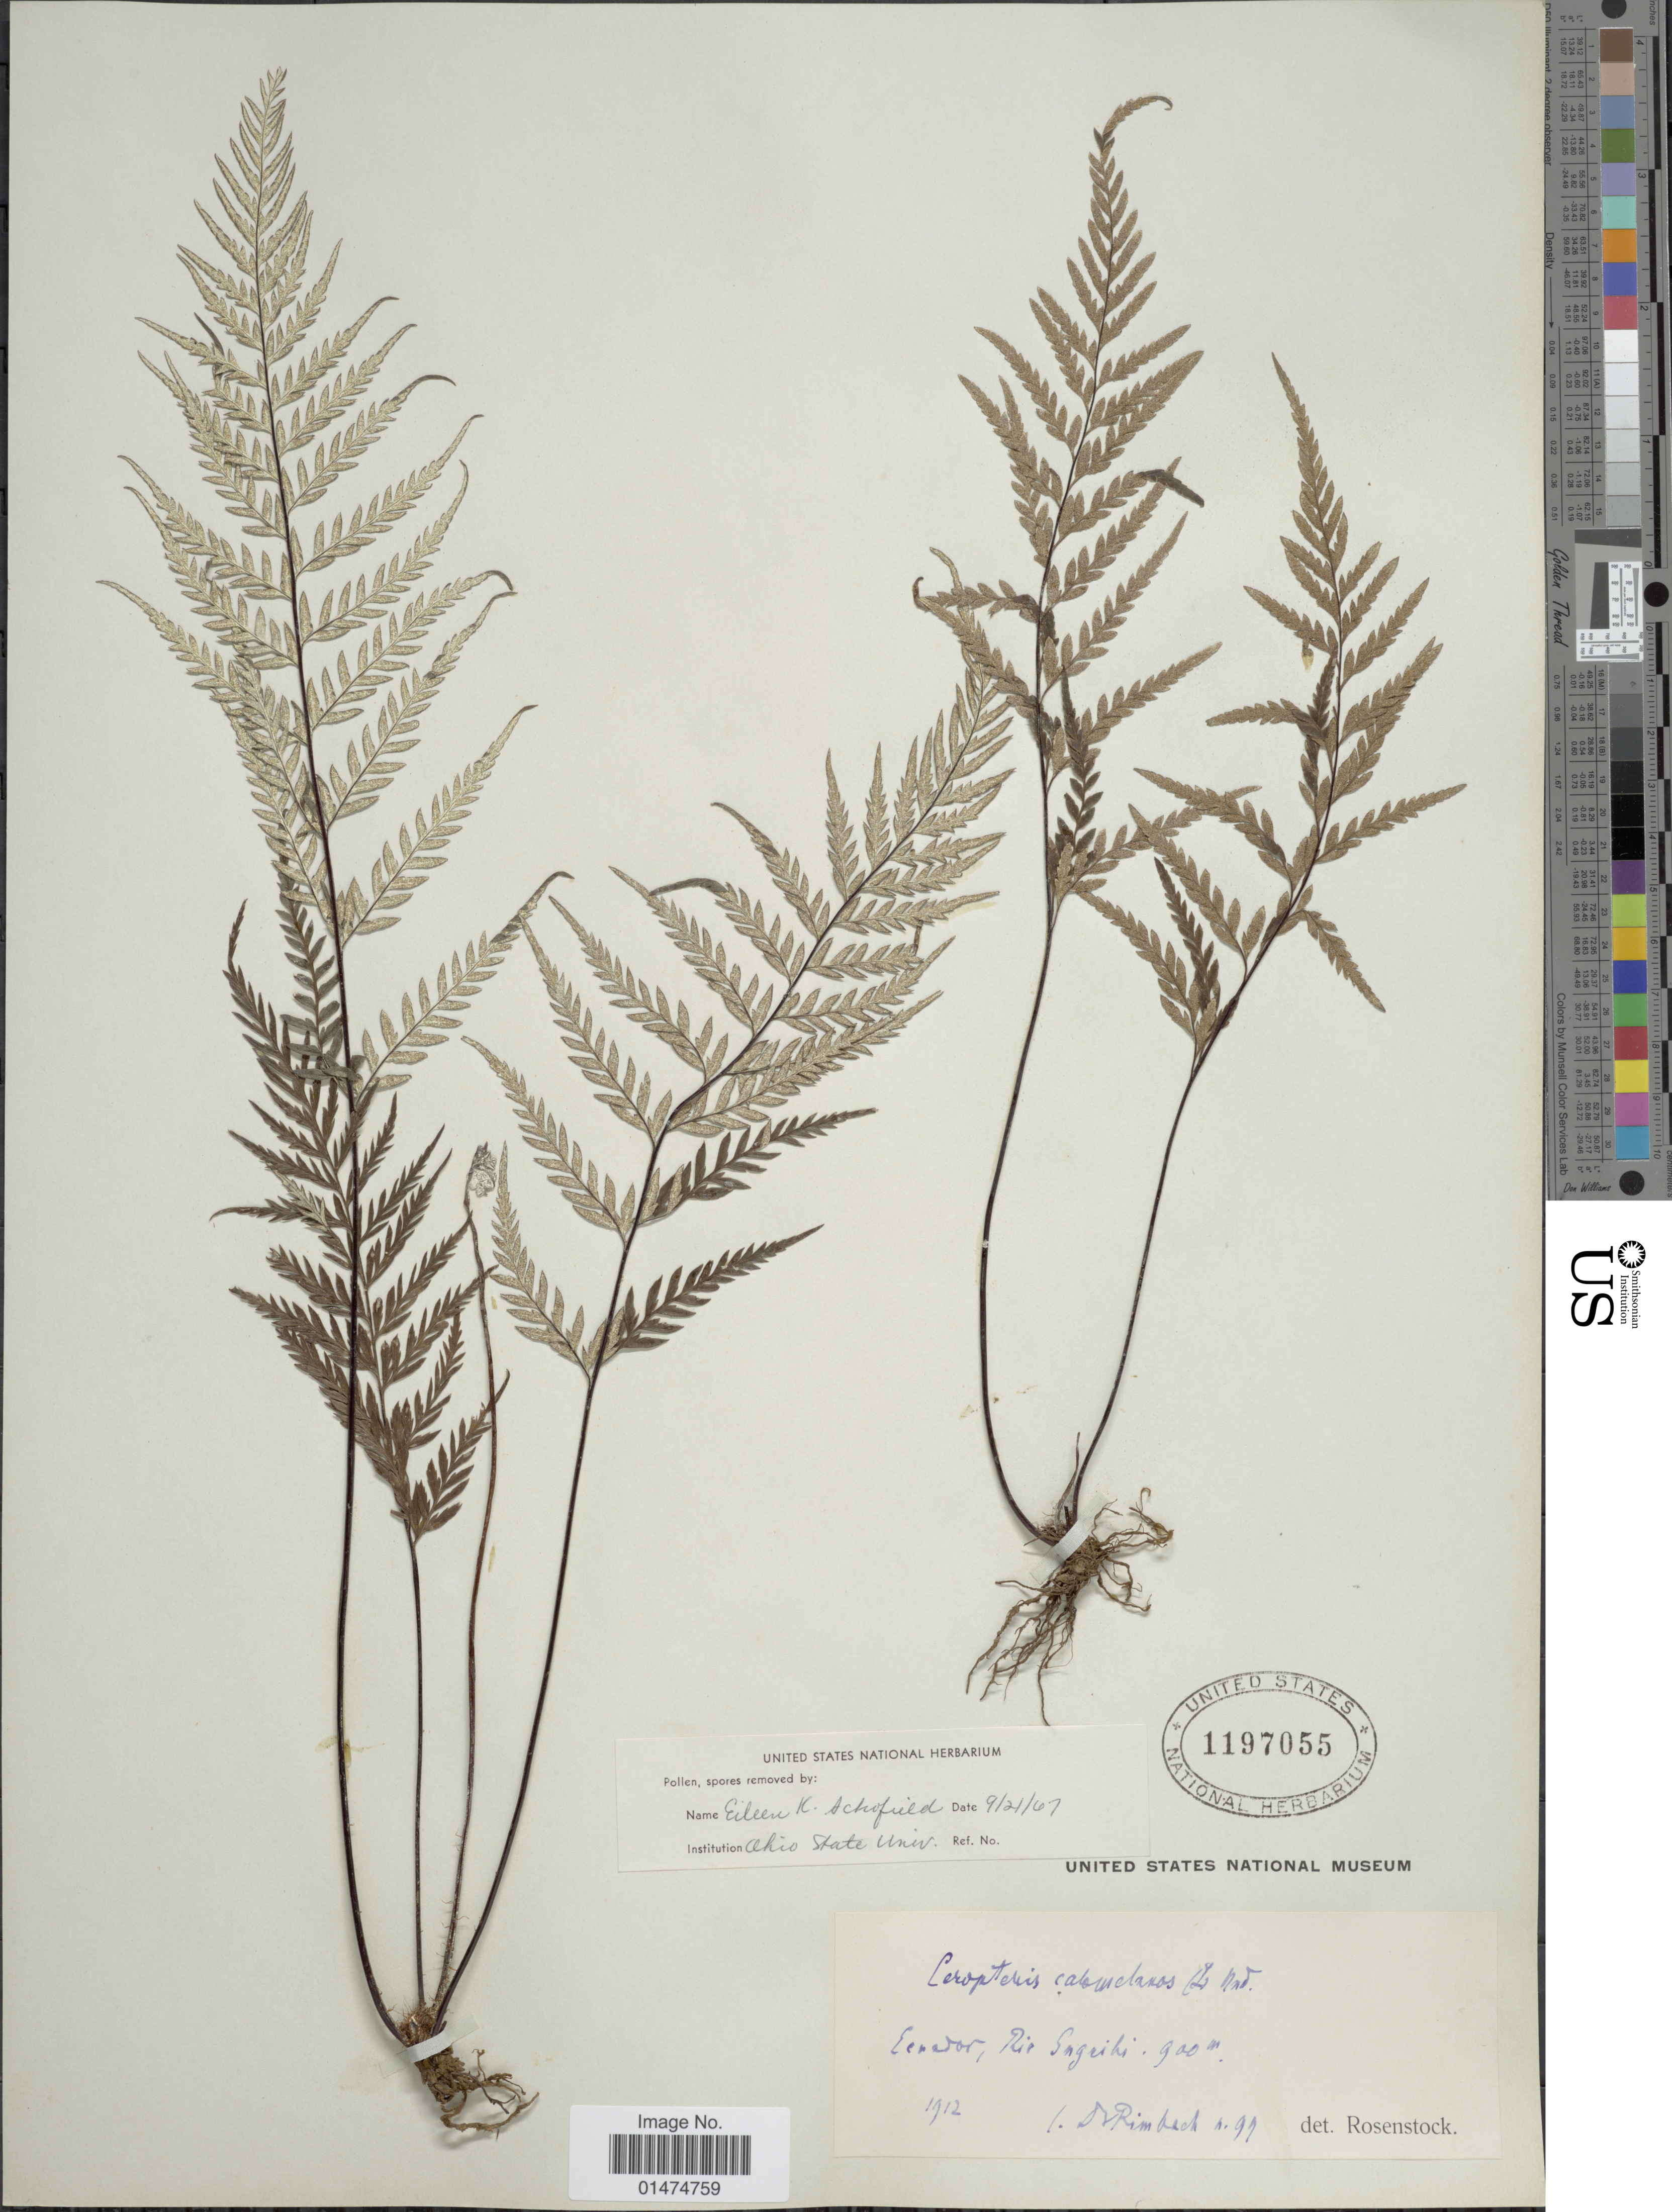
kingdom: Plantae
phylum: Tracheophyta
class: Polypodiopsida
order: Polypodiales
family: Pteridaceae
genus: Pityrogramma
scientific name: Pityrogramma calomelanos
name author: (L.) Link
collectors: Rimbach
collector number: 99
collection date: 1912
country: Ecuador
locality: Rio Suguibi.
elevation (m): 900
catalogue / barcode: US 1197055